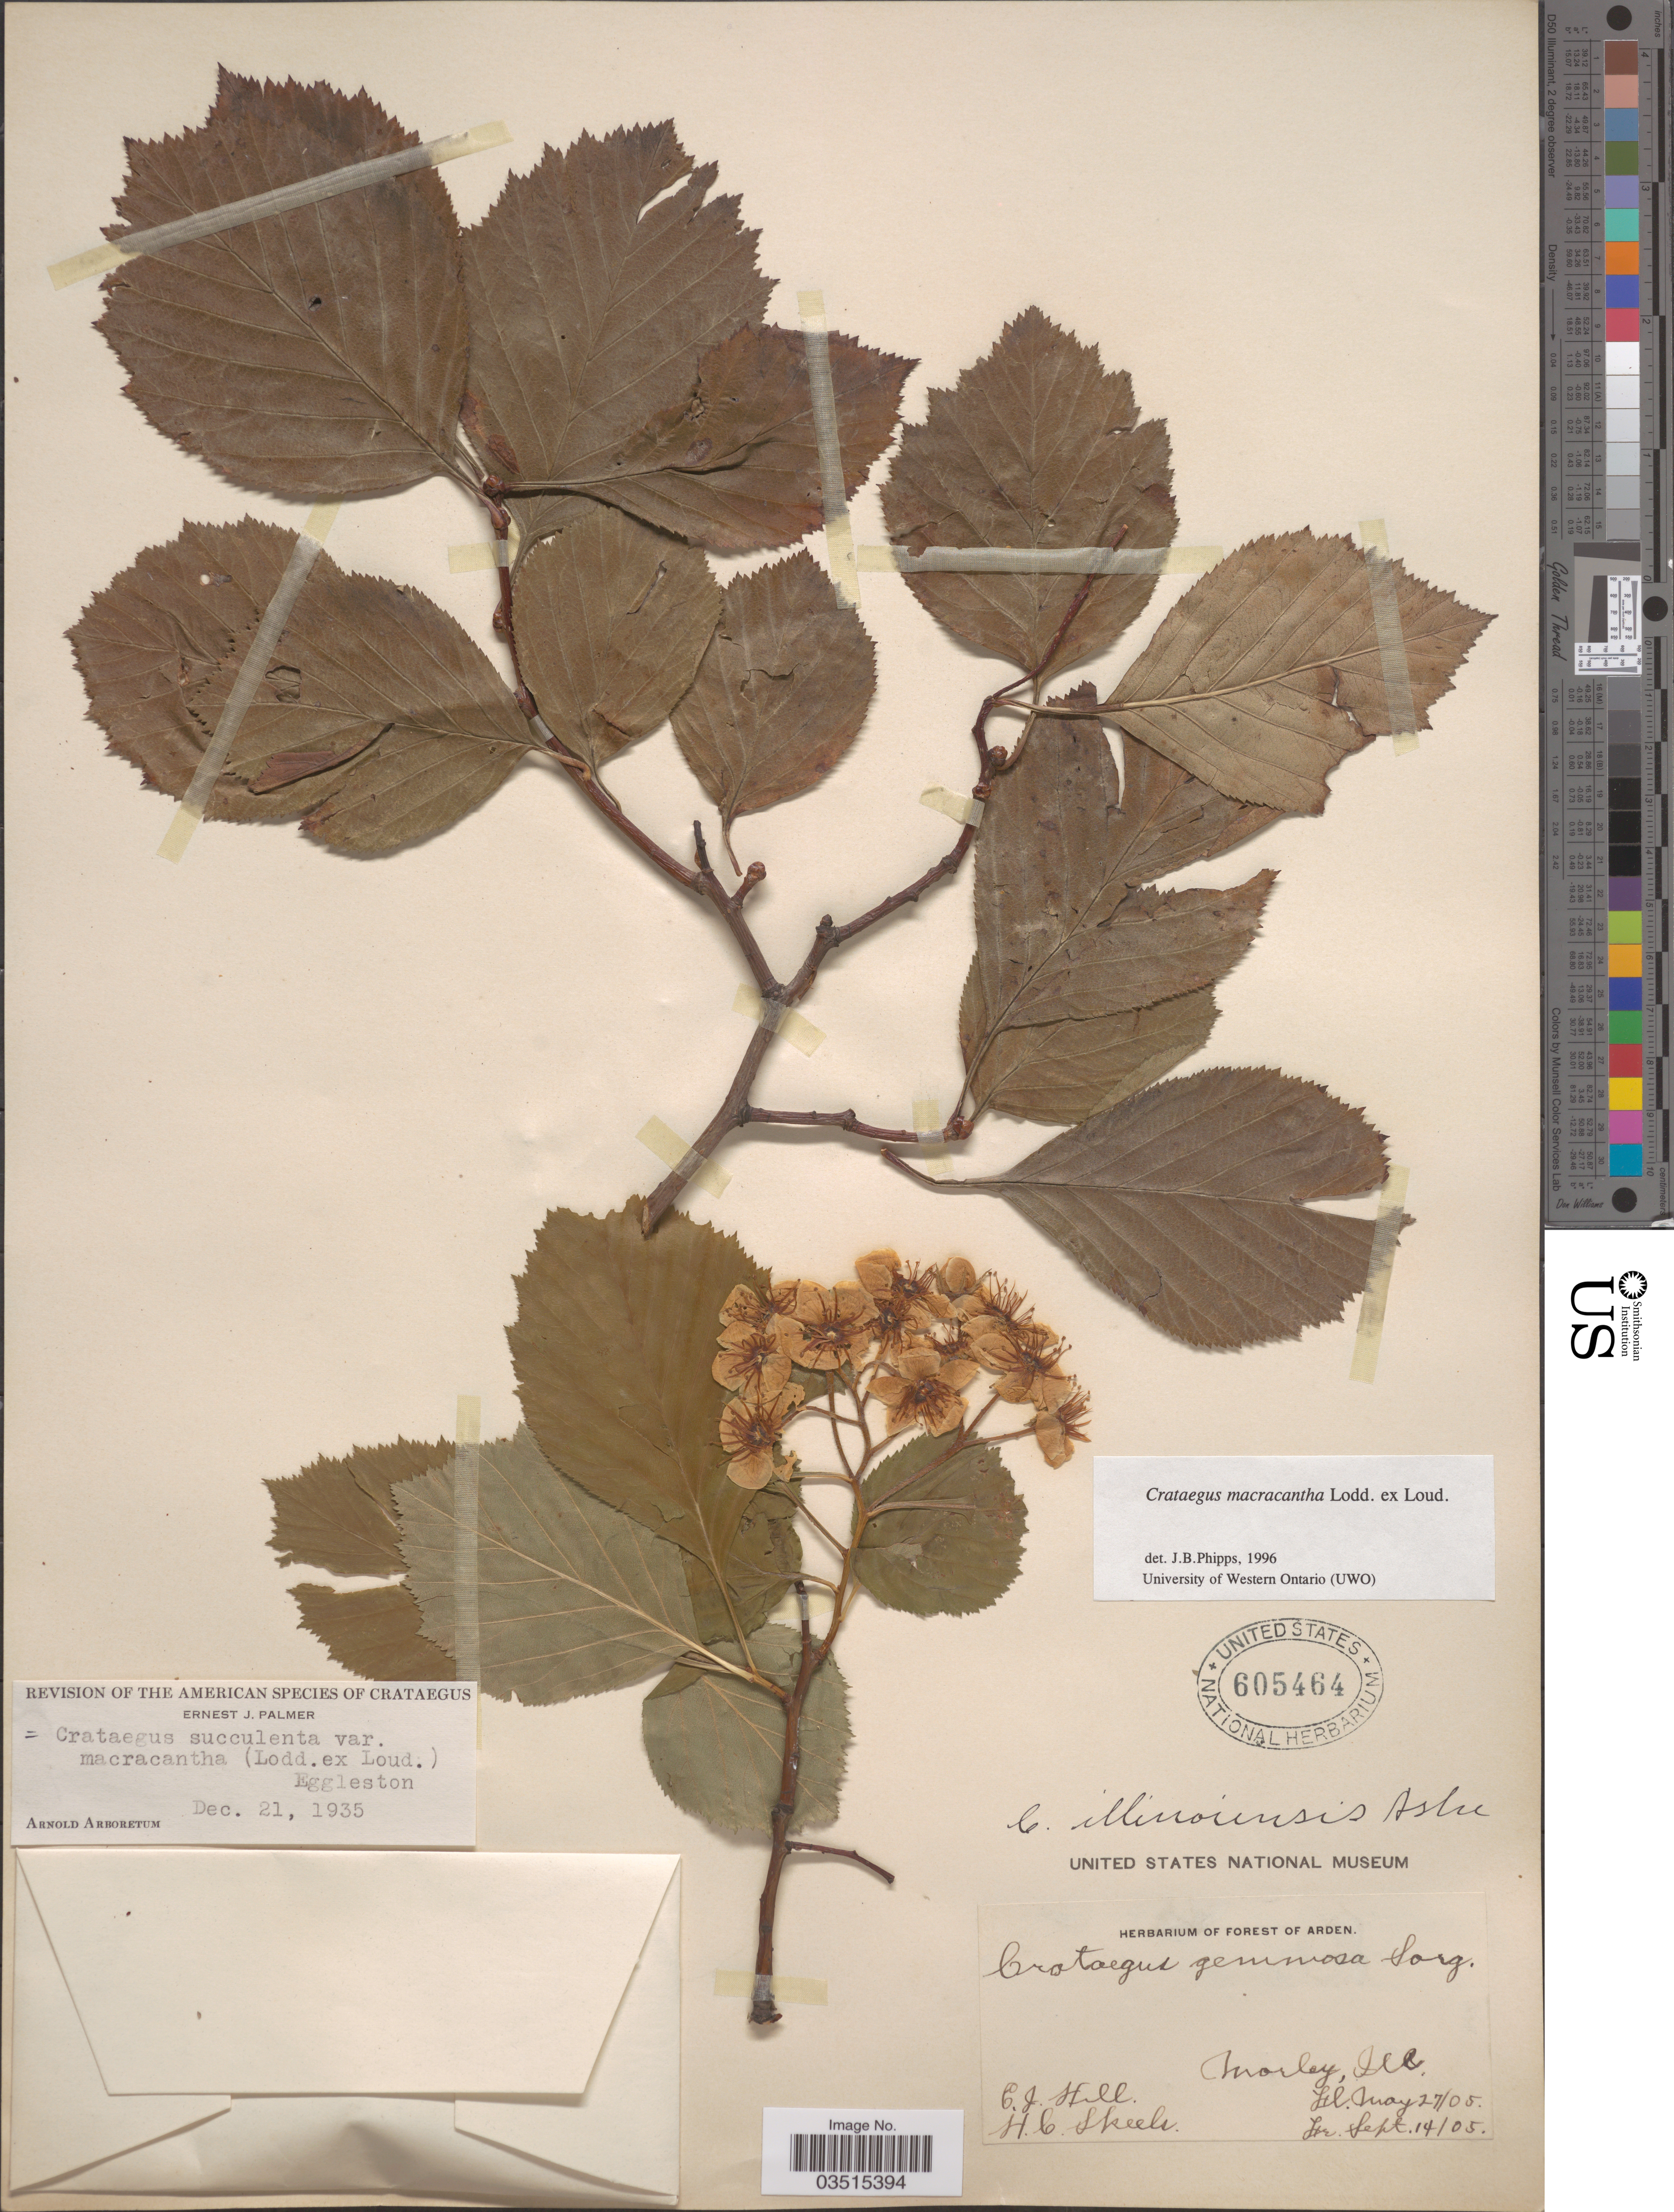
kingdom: Plantae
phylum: Tracheophyta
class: Magnoliopsida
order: Rosales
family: Rosaceae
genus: Crataegus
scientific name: Crataegus macracantha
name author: (Lindl.) Lodd. ex Loudon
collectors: E. J. Hill & H. Skeels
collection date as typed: Transcribed d/m/y: 27/5/5 to 14/9/5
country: United States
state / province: Illinois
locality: Morley.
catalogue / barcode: US 605464